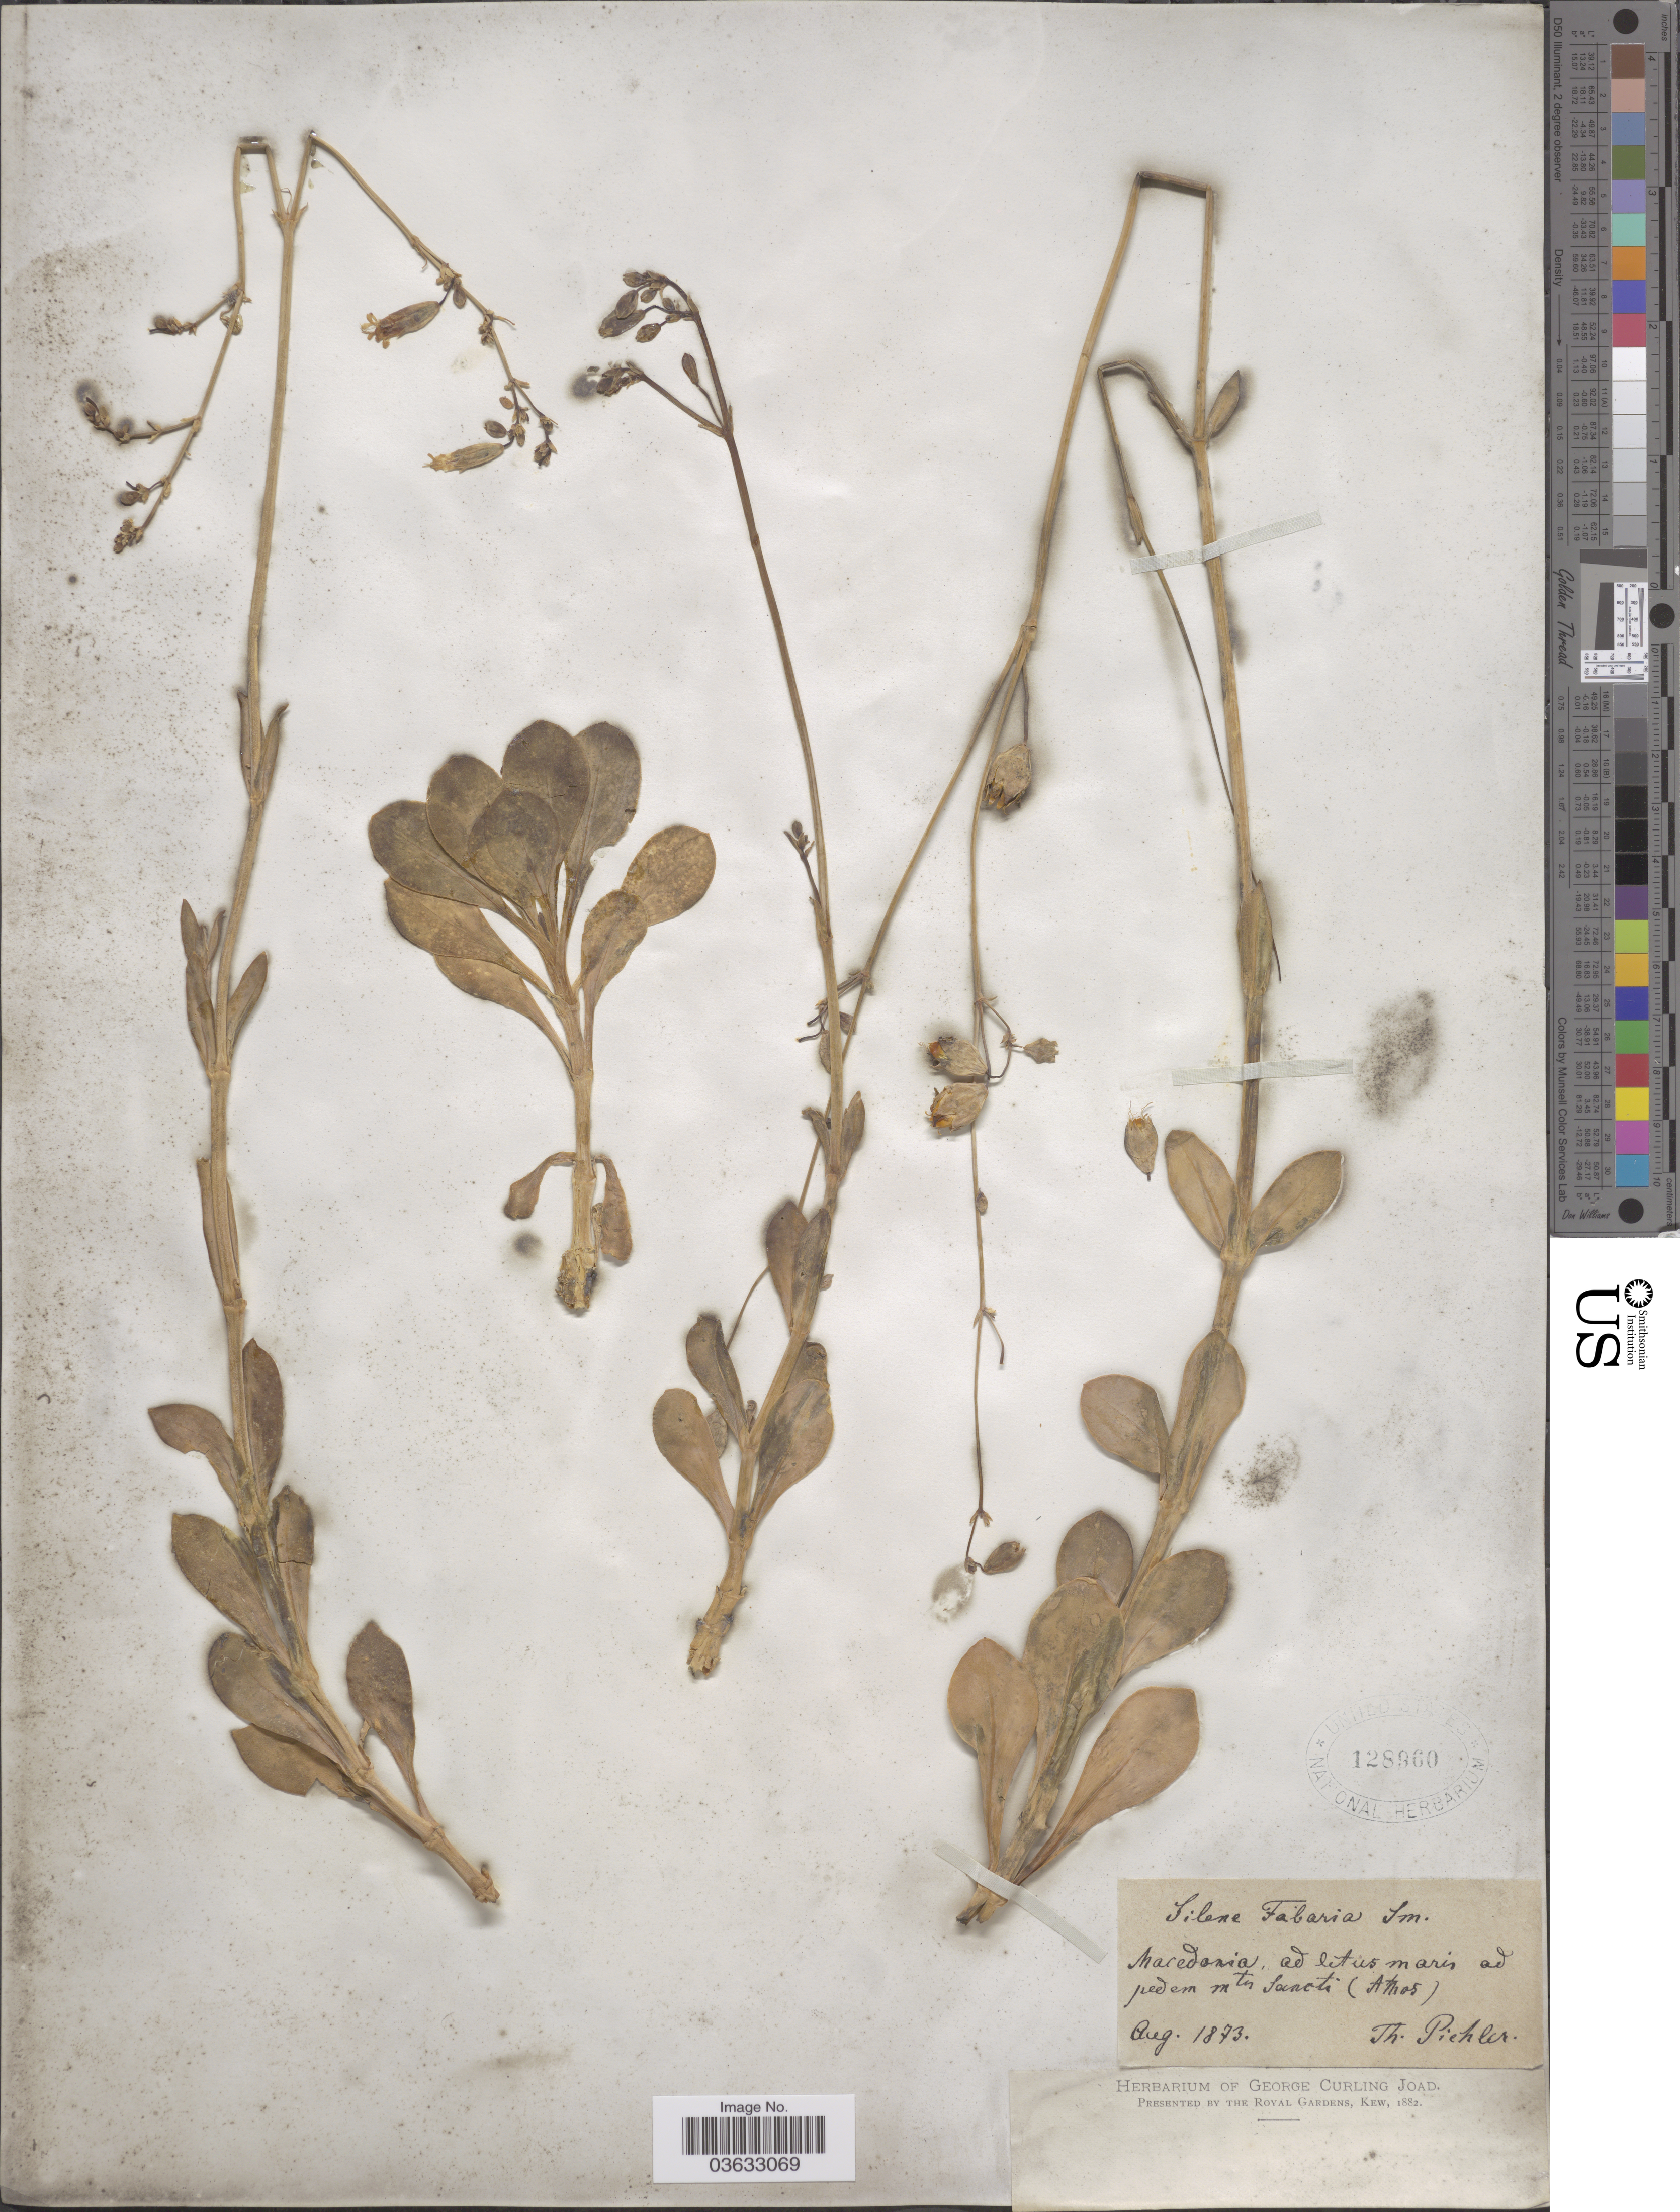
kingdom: Plantae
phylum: Tracheophyta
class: Magnoliopsida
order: Caryophyllales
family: Caryophyllaceae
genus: Silene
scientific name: Silene fabaria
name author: (L.) Sm.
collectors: T. Pichler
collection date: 1873-08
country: North Macedonia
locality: Ad litus maris ad pedem mtn Saneti (Athos).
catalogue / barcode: US 128960